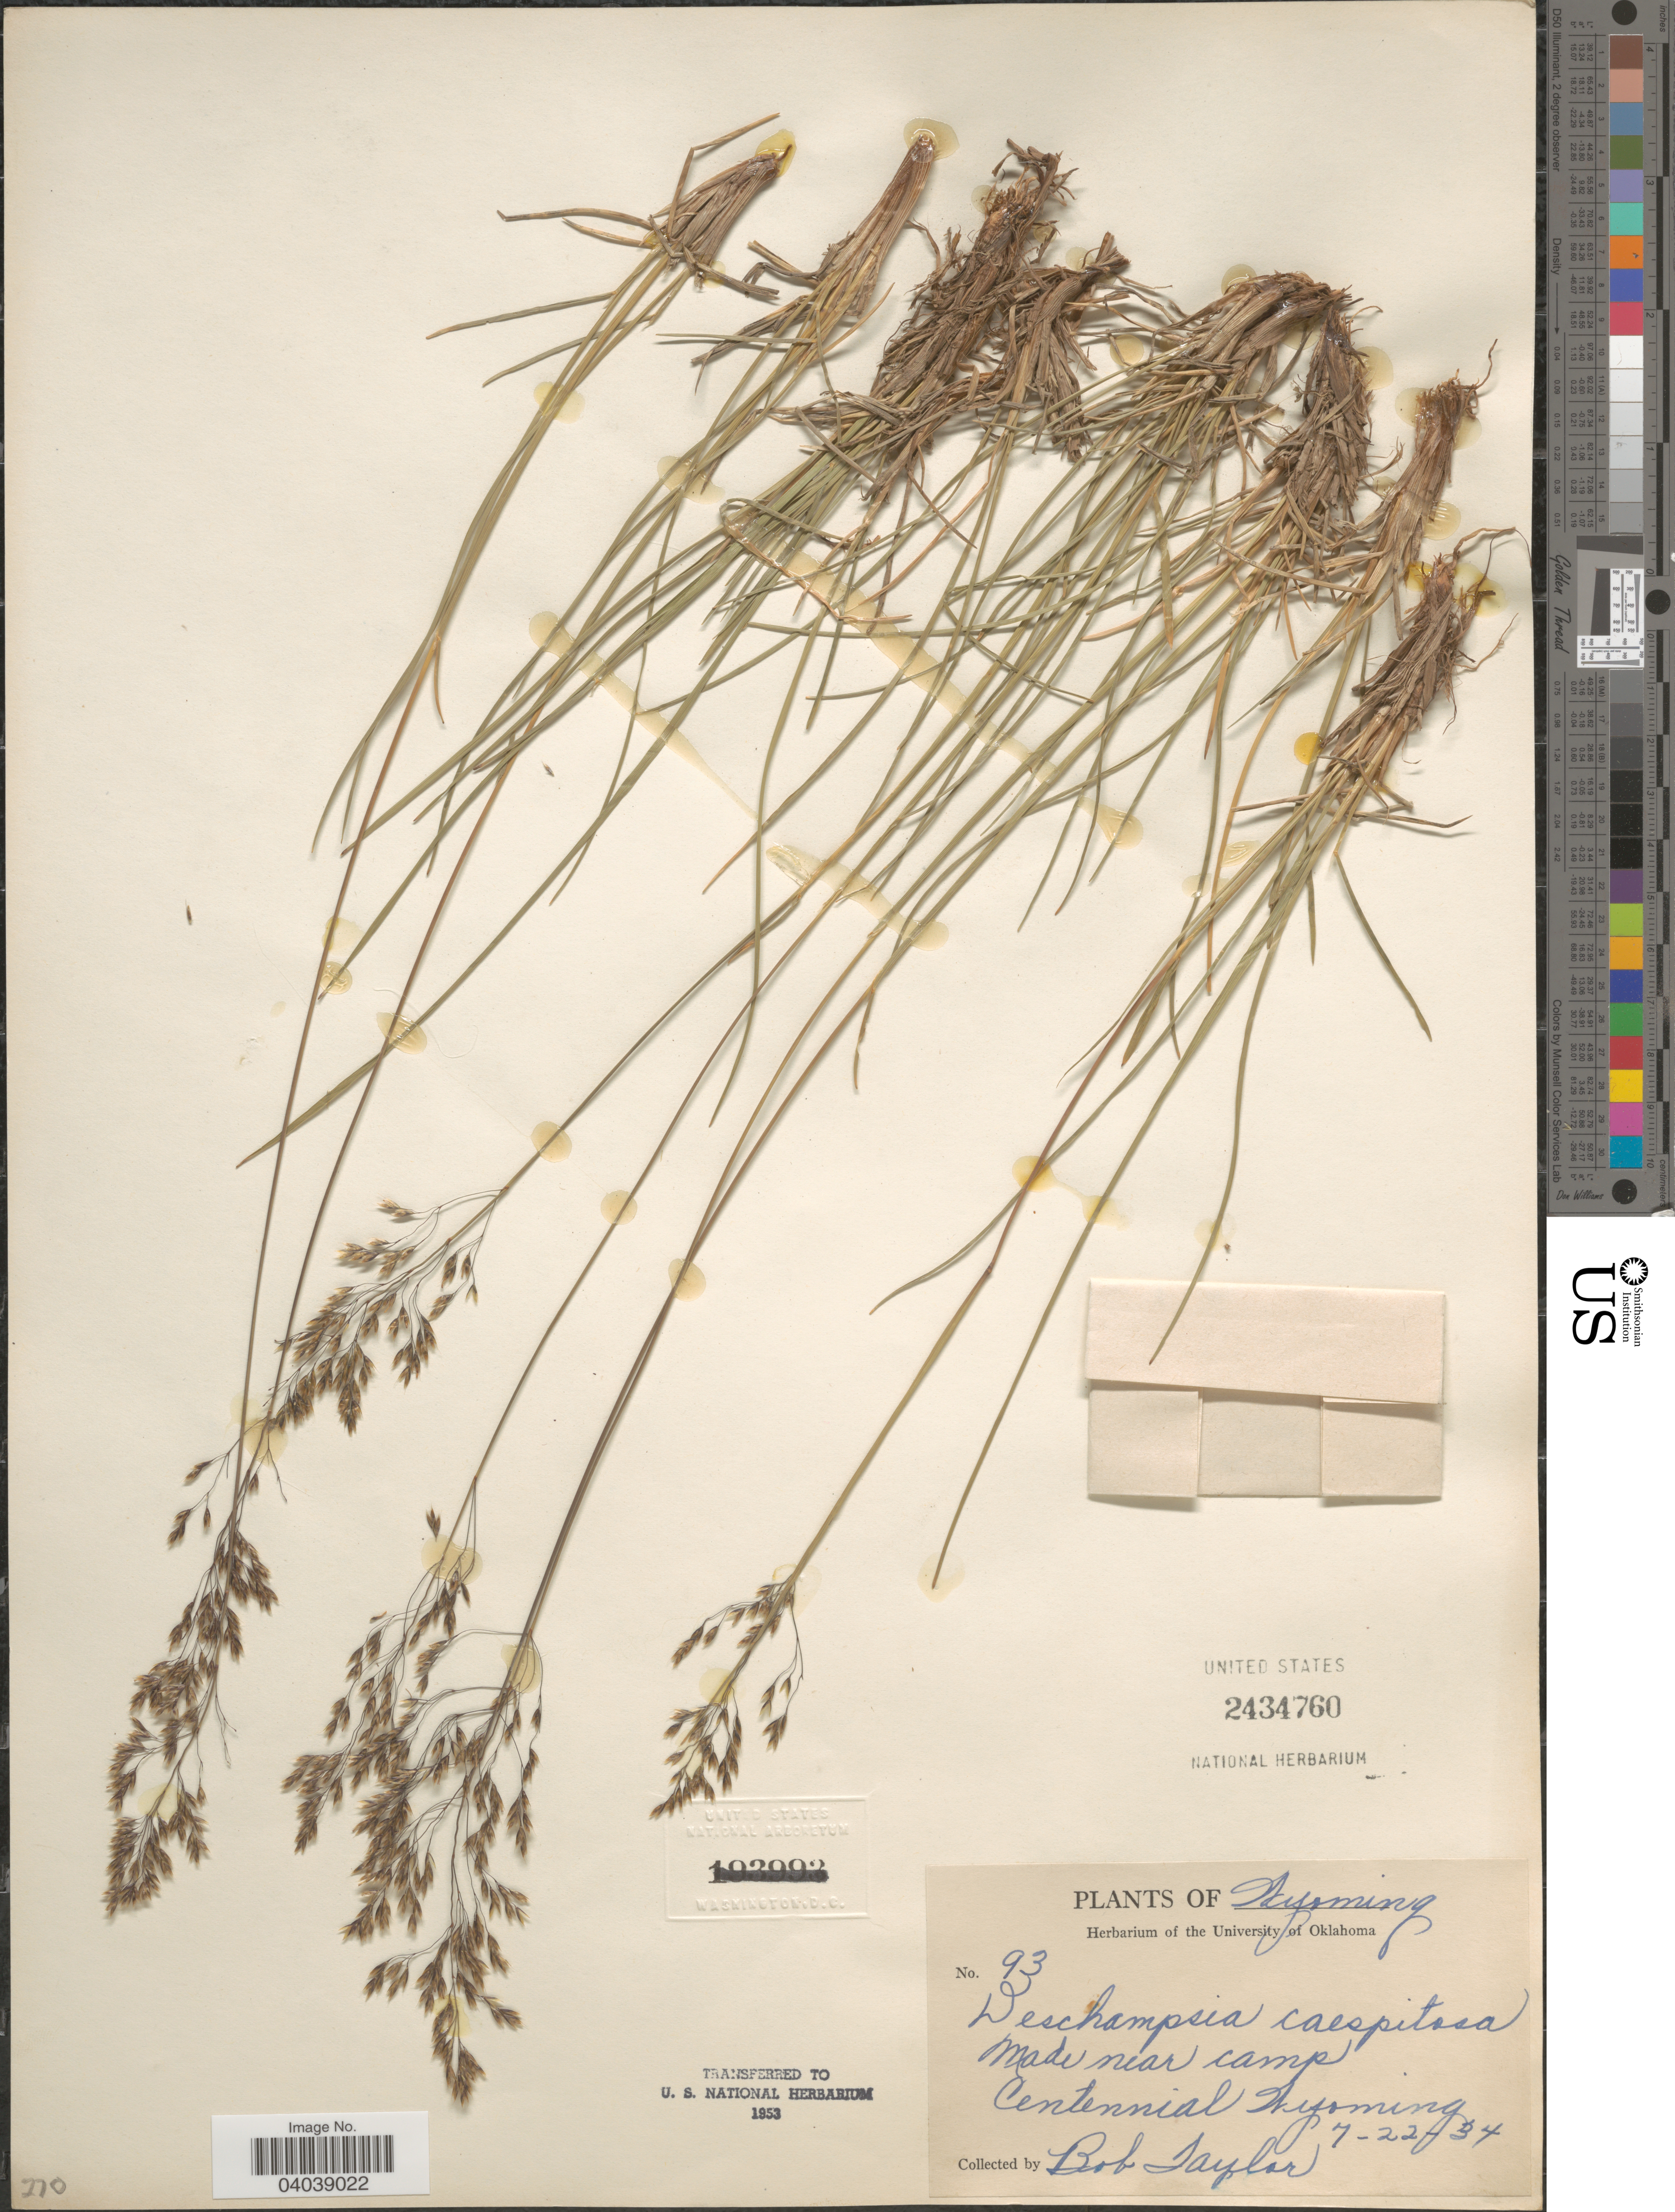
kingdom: Plantae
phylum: Tracheophyta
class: Liliopsida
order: Poales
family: Poaceae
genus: Deschampsia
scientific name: Deschampsia cespitosa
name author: (L.) P. Beauv.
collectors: B. Taylor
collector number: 93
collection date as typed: Transcribed d/m/y: 22/7/34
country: United States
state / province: Wyoming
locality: Made near camp Centennial.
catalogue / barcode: US 2434760